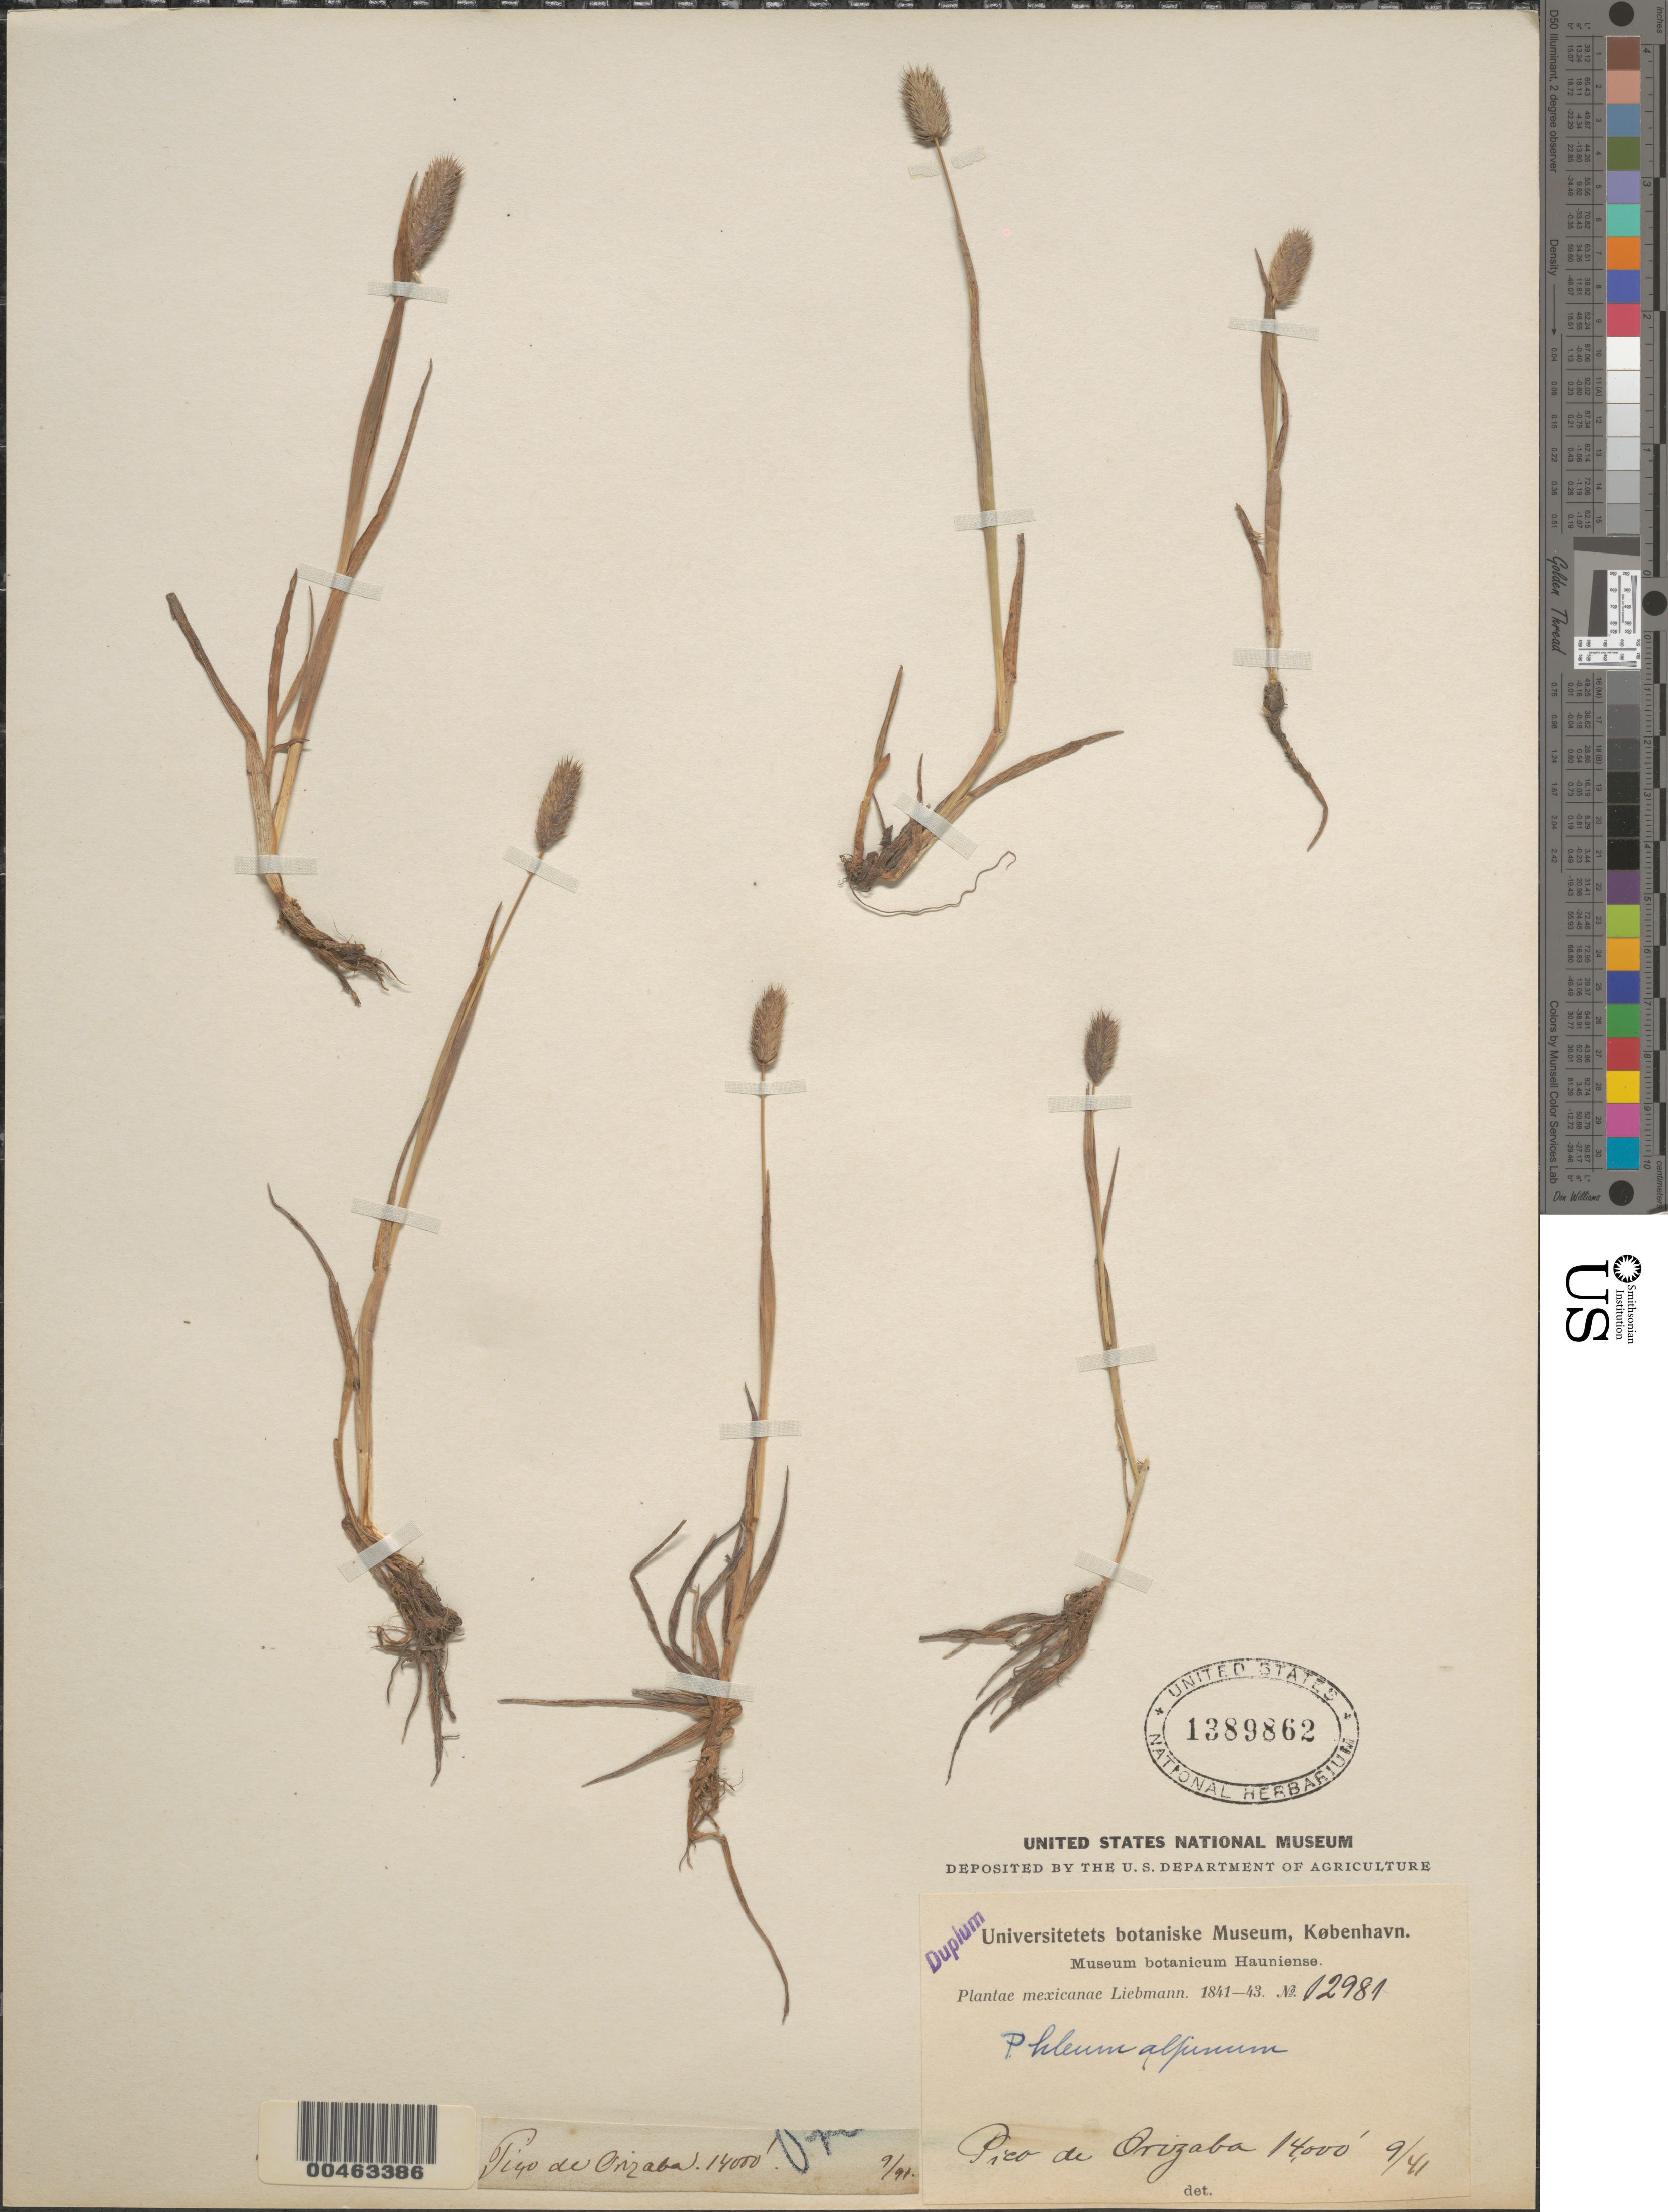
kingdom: Plantae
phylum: Tracheophyta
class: Liliopsida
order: Poales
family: Poaceae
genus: Phleum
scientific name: Phleum alpinum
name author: L.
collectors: F. M. Liebmann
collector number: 12981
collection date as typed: Sep 1841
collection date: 1841-09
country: Mexico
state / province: Veracruz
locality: Pico de Orizaba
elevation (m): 4267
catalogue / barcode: US 1389862